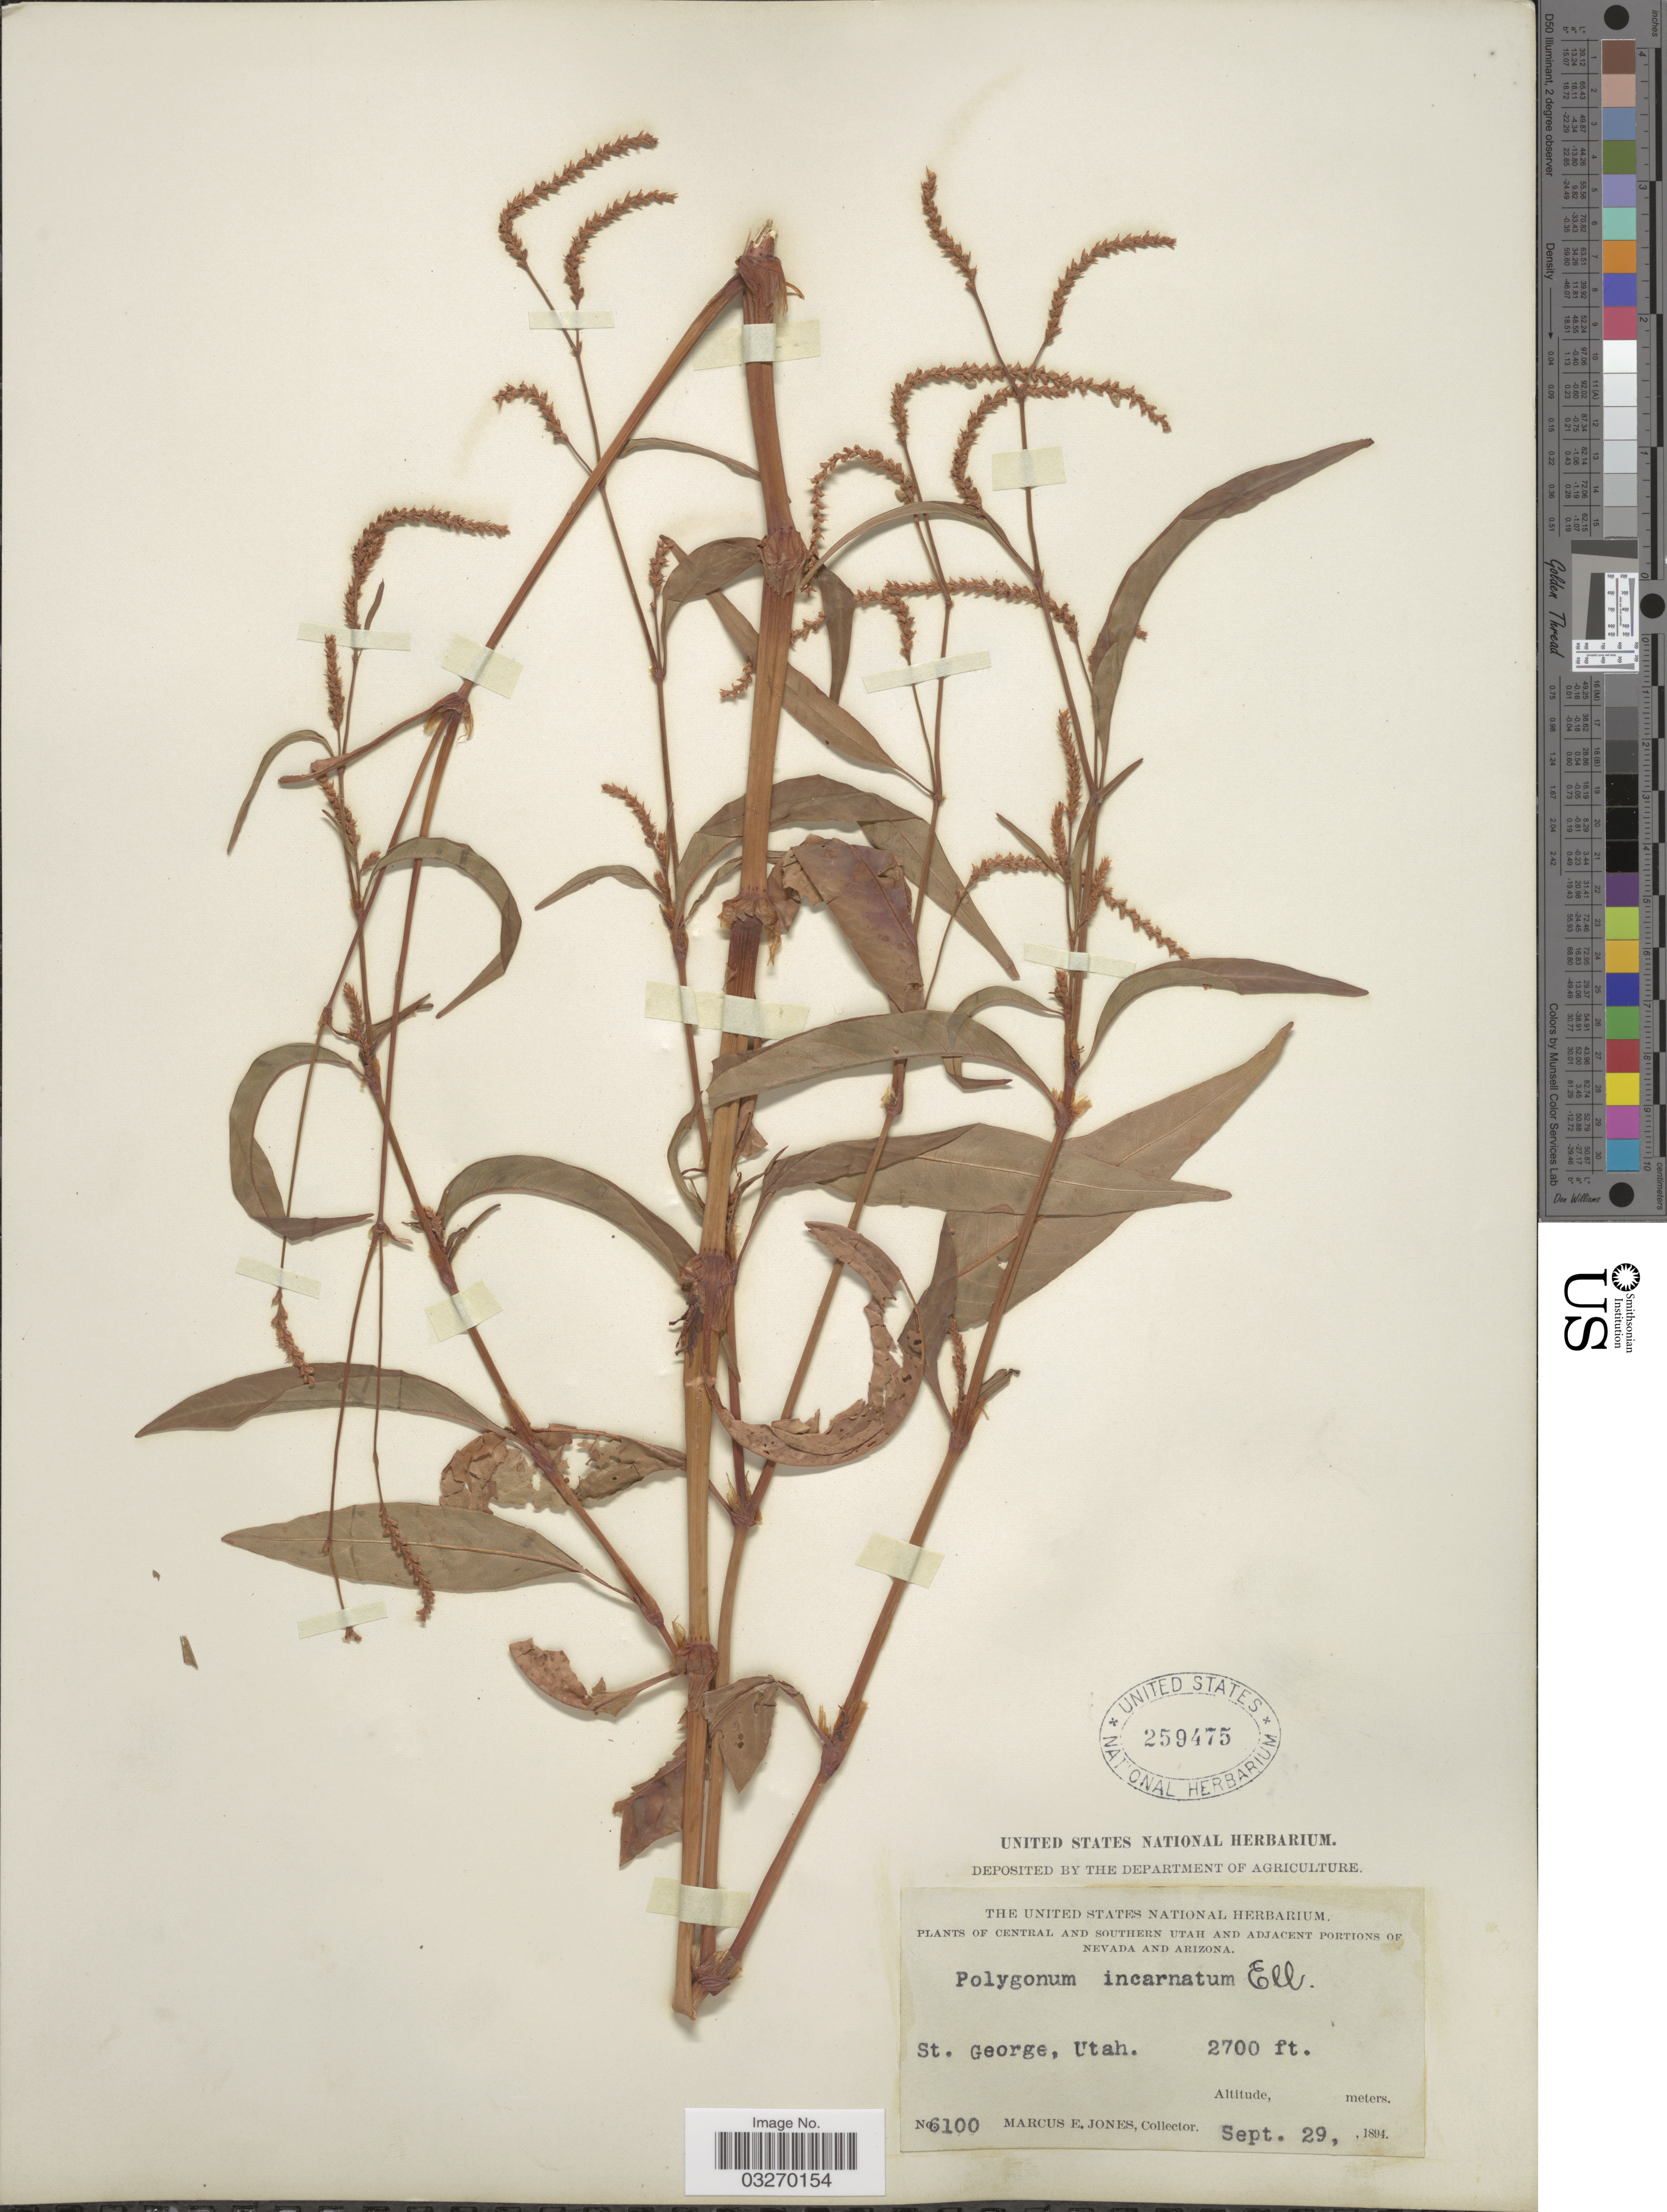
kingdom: Plantae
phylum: Tracheophyta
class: Magnoliopsida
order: Caryophyllales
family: Polygonaceae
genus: Persicaria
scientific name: Persicaria lapathifolia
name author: (L.) Delarbre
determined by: Atha, D. E.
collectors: M. E. Jones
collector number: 6100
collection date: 1894-09-29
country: United States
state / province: Utah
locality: Central and Southern Utah. St. George.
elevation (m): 823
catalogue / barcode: US 259475